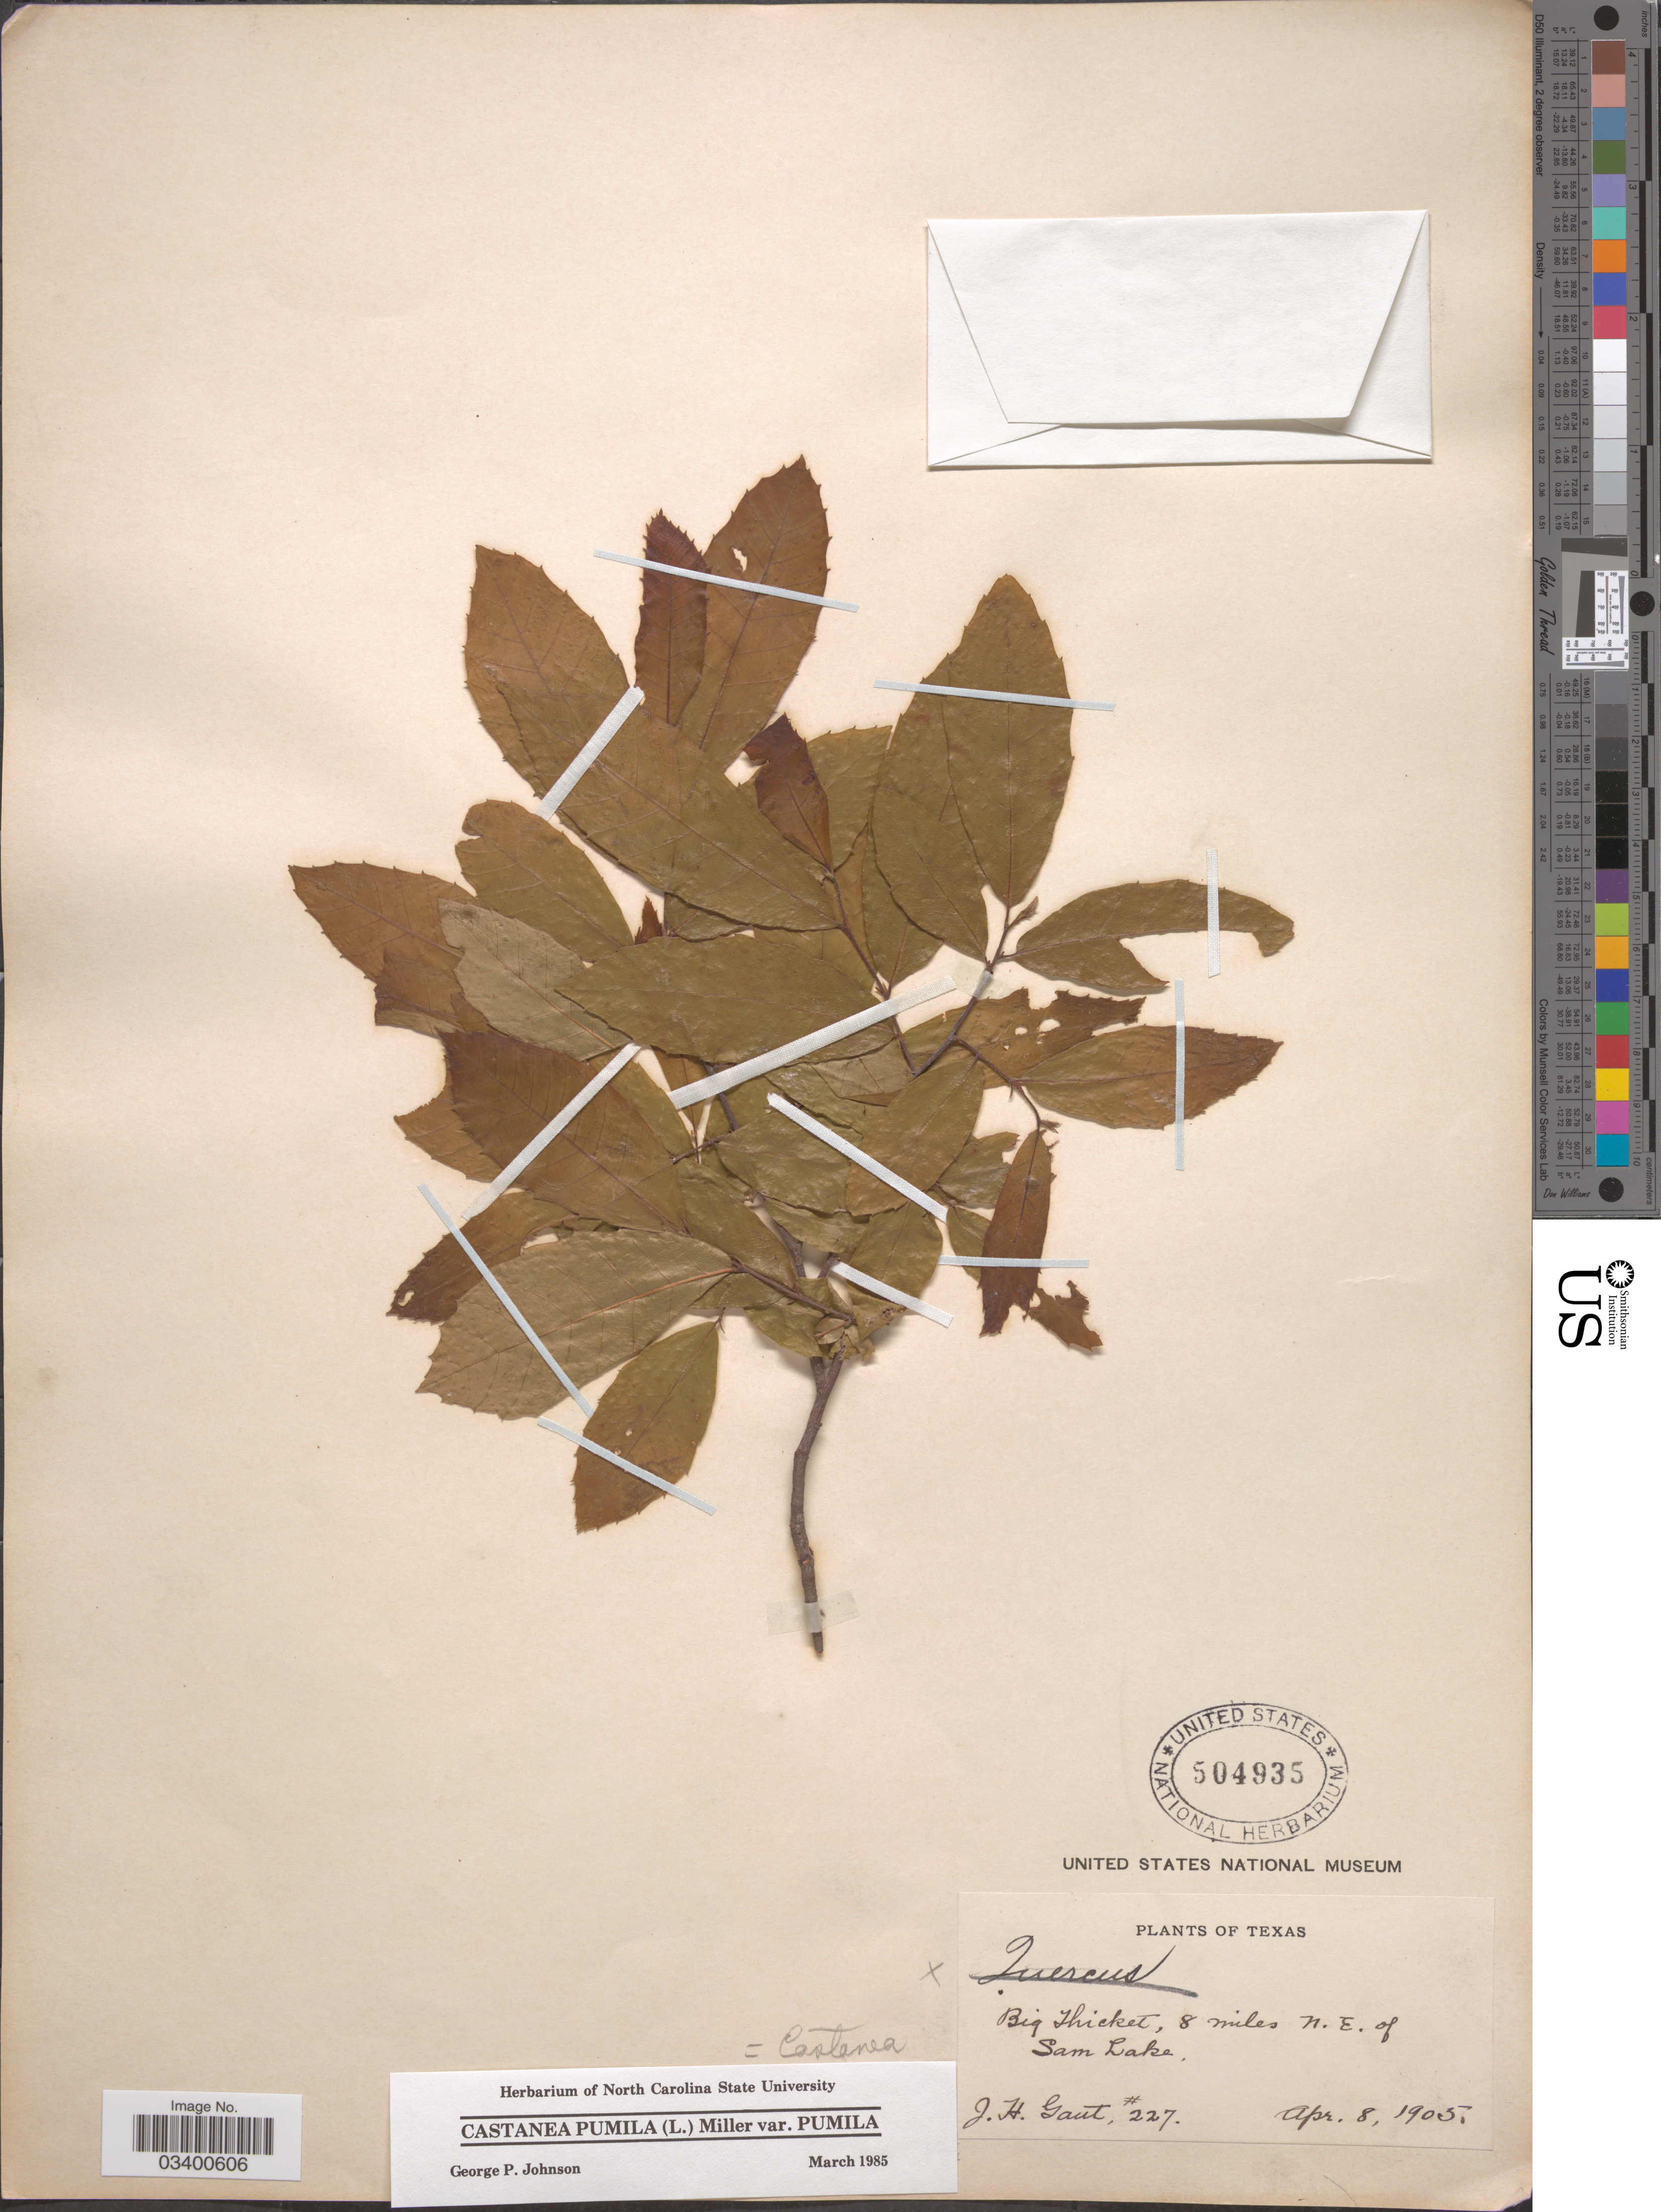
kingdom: Plantae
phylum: Tracheophyta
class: Magnoliopsida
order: Fagales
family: Fagaceae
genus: Castanea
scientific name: Castanea pumila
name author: (L.) Mill.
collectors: J. Gant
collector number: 227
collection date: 1905-04-08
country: United States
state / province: Texas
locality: Big Thicket, 8 miles N. E. of Sam Lake.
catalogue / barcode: US 504935